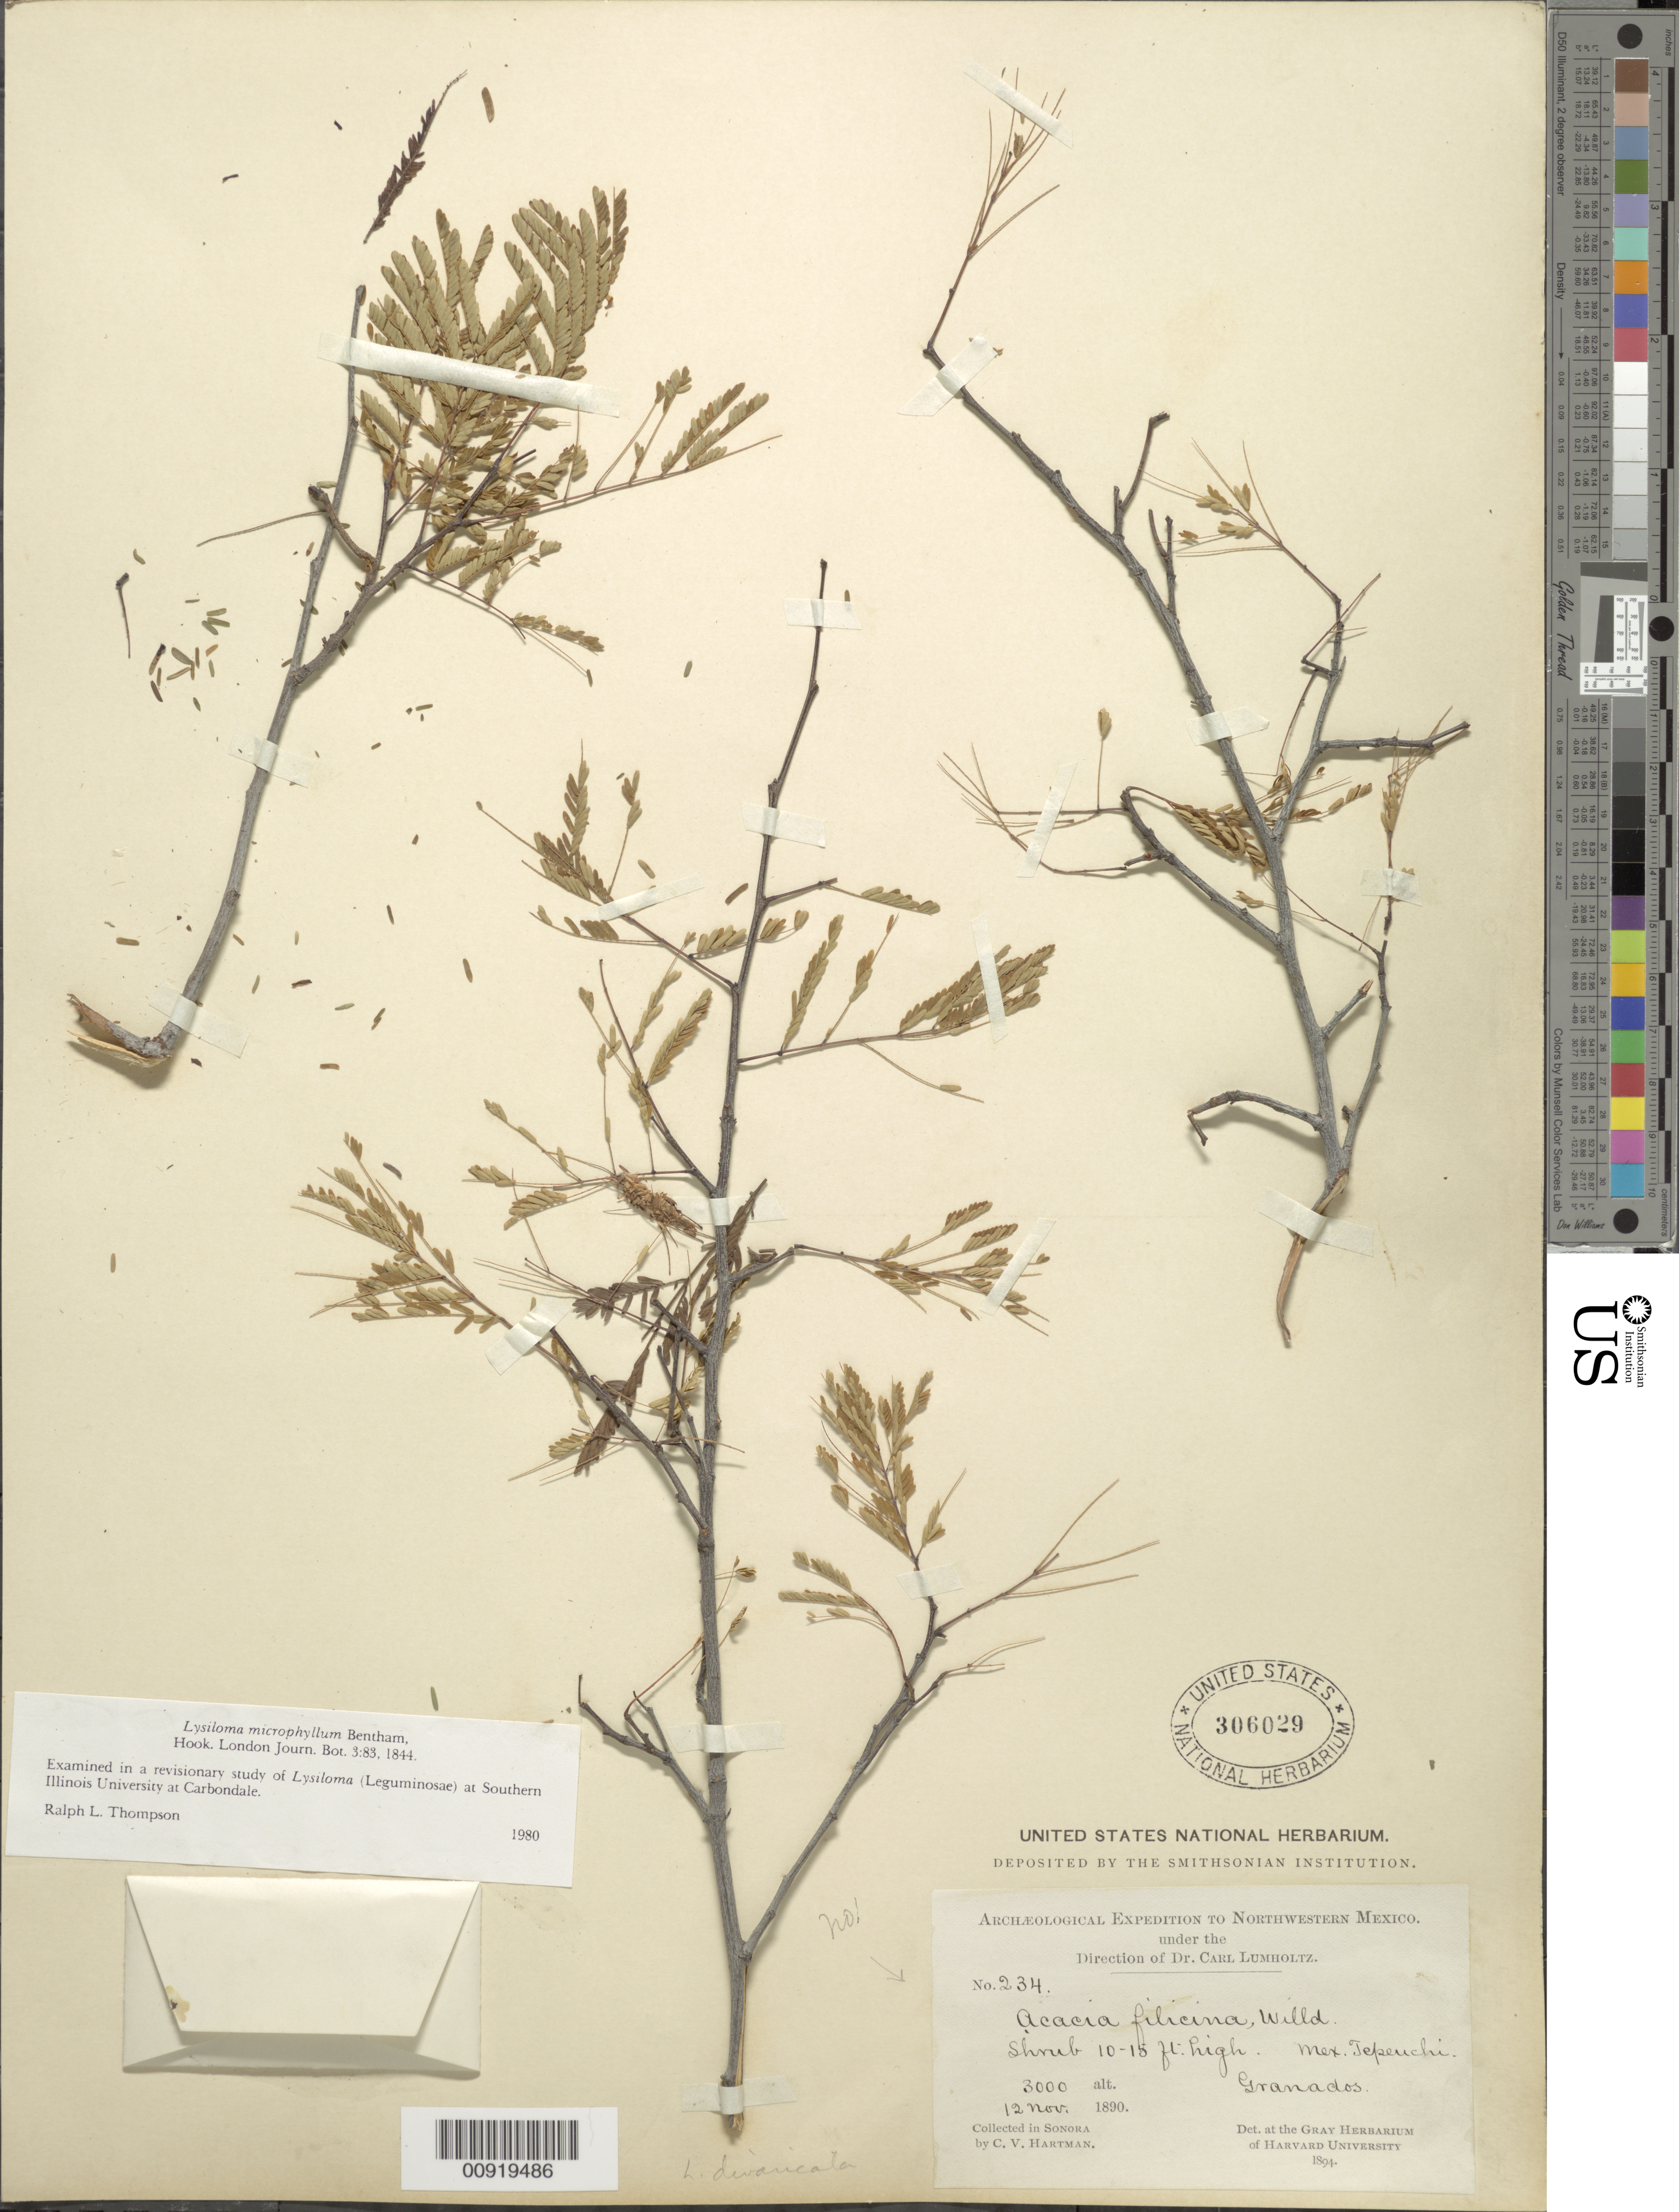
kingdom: Plantae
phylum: Tracheophyta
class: Magnoliopsida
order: Fabales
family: Fabaceae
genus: Lysiloma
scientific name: Lysiloma microphyllum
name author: Benth.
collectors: C. V. Hartman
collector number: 234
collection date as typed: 12 Nov 1890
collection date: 1890-11-12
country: Mexico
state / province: Sonora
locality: Granados.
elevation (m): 914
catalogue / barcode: US 306029